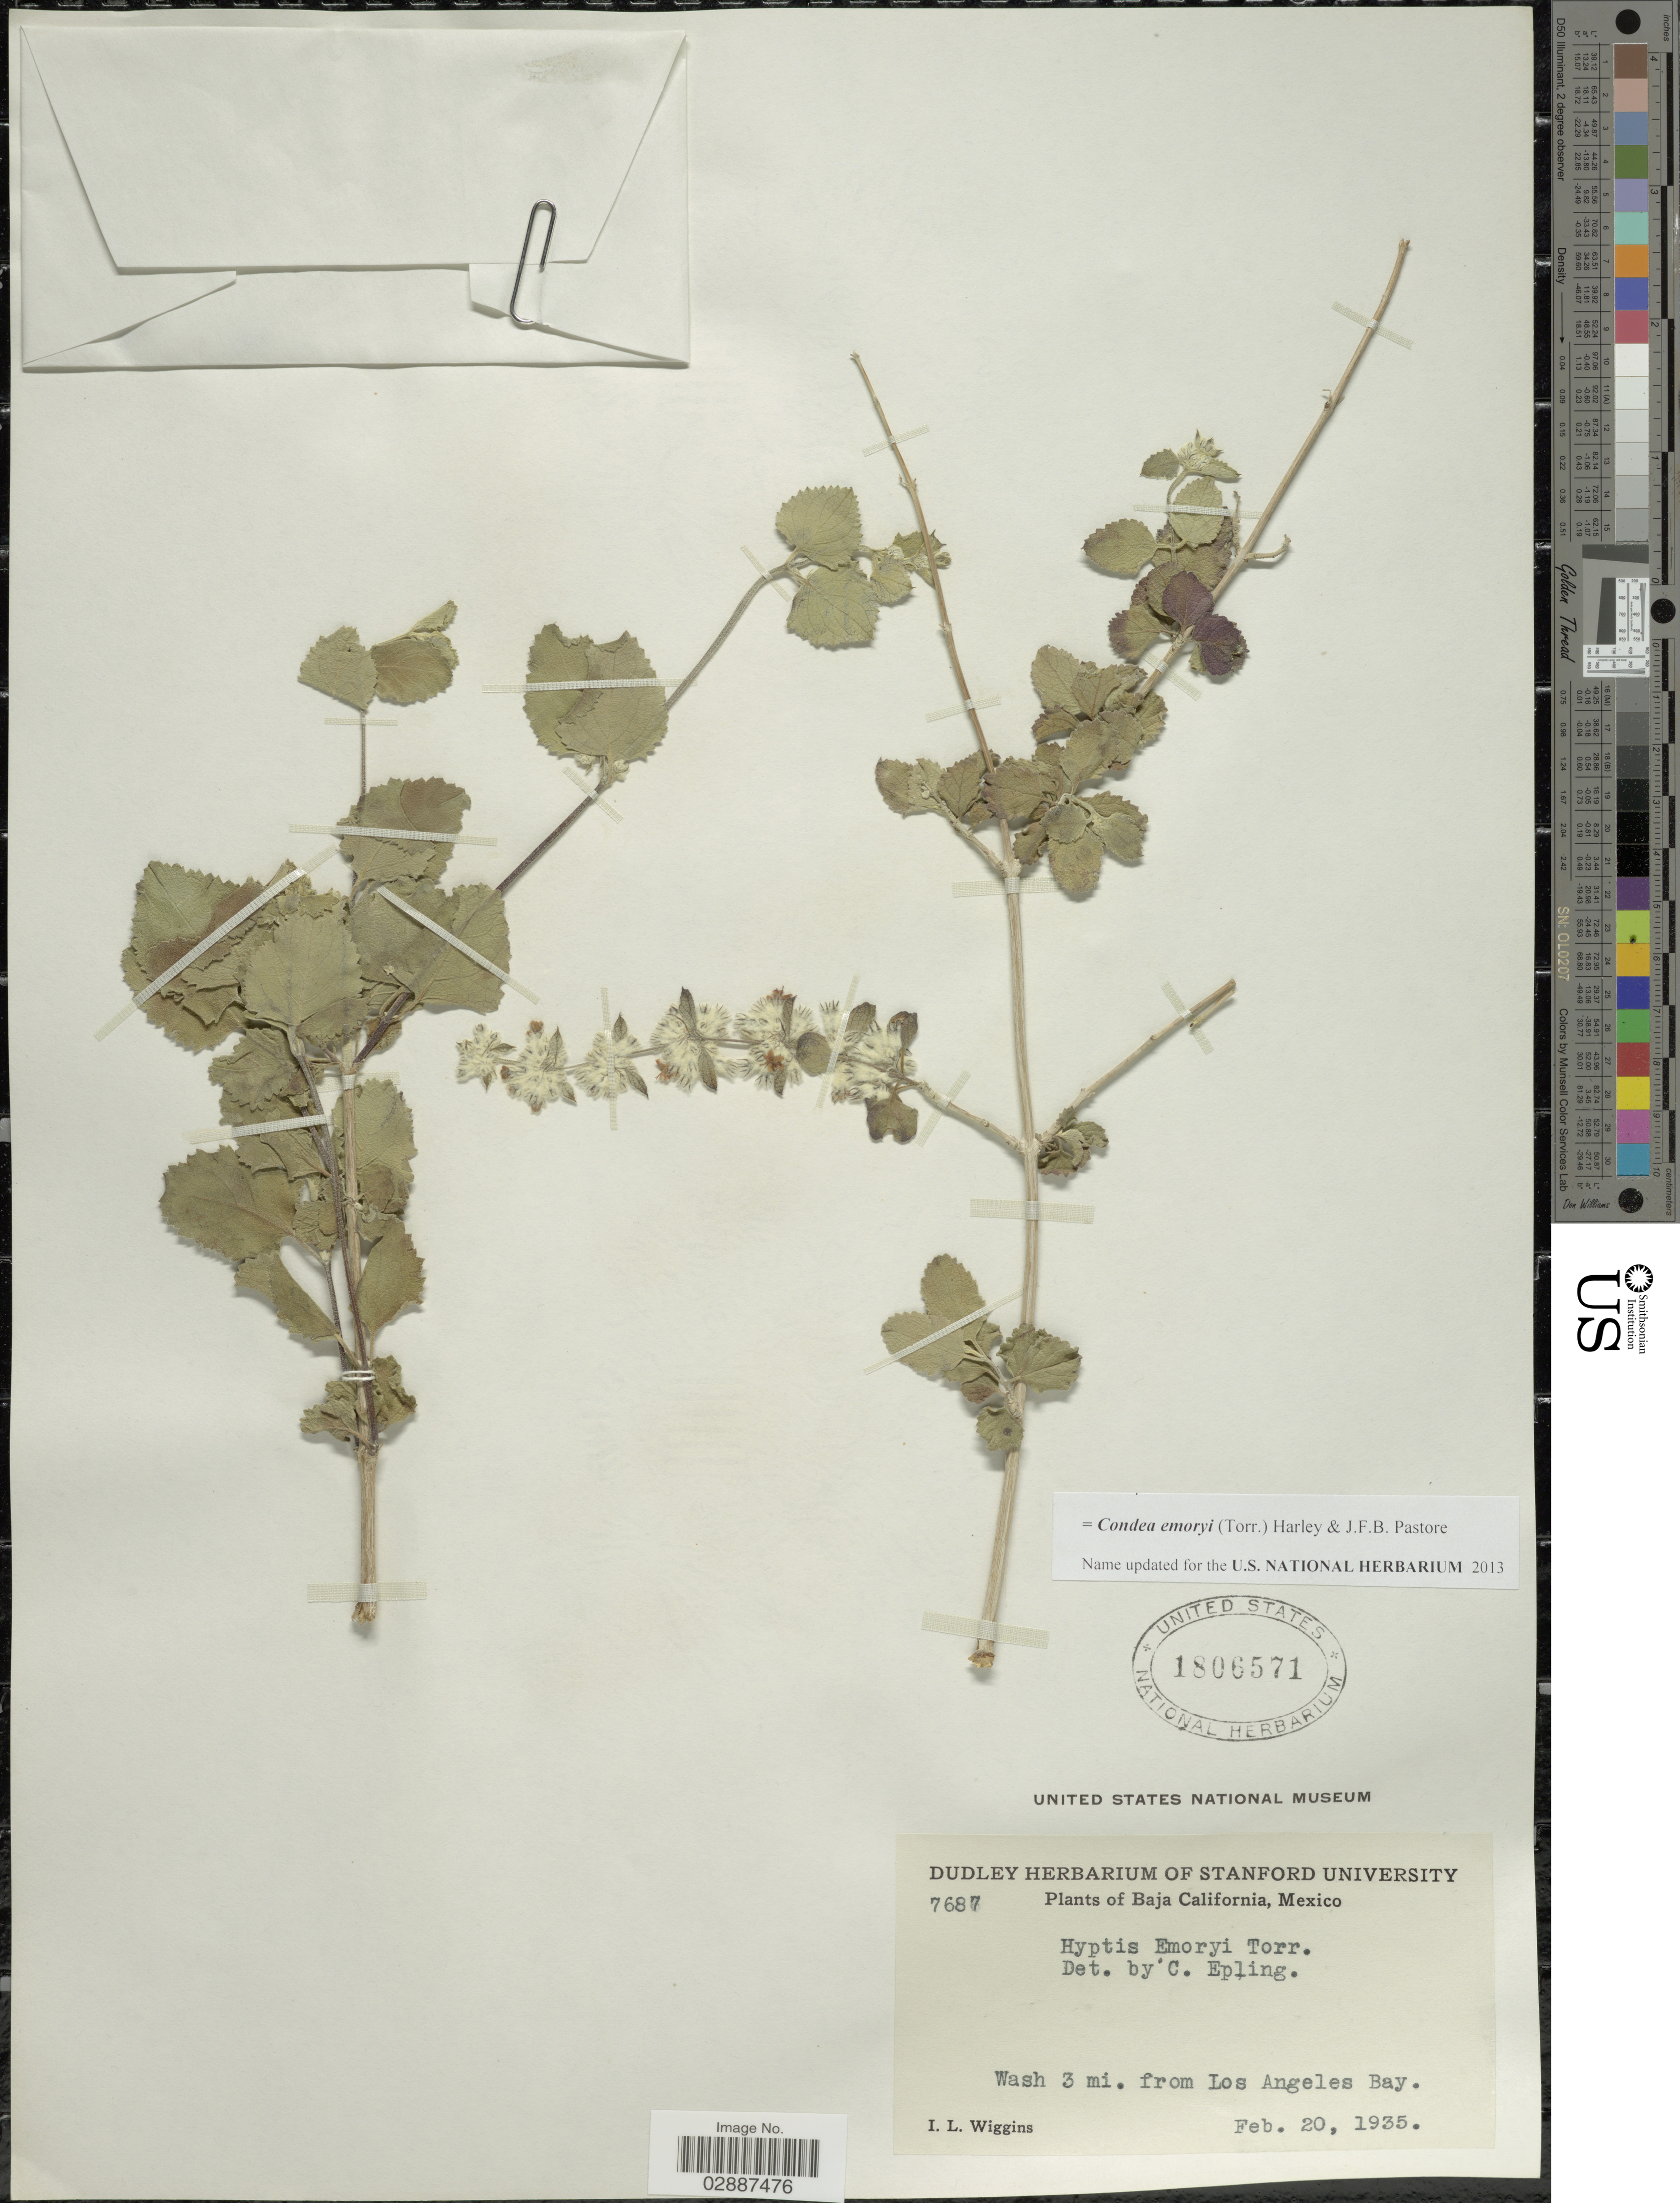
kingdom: Plantae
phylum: Tracheophyta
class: Magnoliopsida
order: Lamiales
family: Lamiaceae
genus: Condea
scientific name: Condea emoryi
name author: (Torr.) Harley & J.F.B. Pastore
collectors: I. L. Wiggins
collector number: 7687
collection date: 1935-02-20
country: Mexico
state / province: Baja California Norte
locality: Wash 3 mi. from Los Angeles Bay.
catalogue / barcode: US 1806571